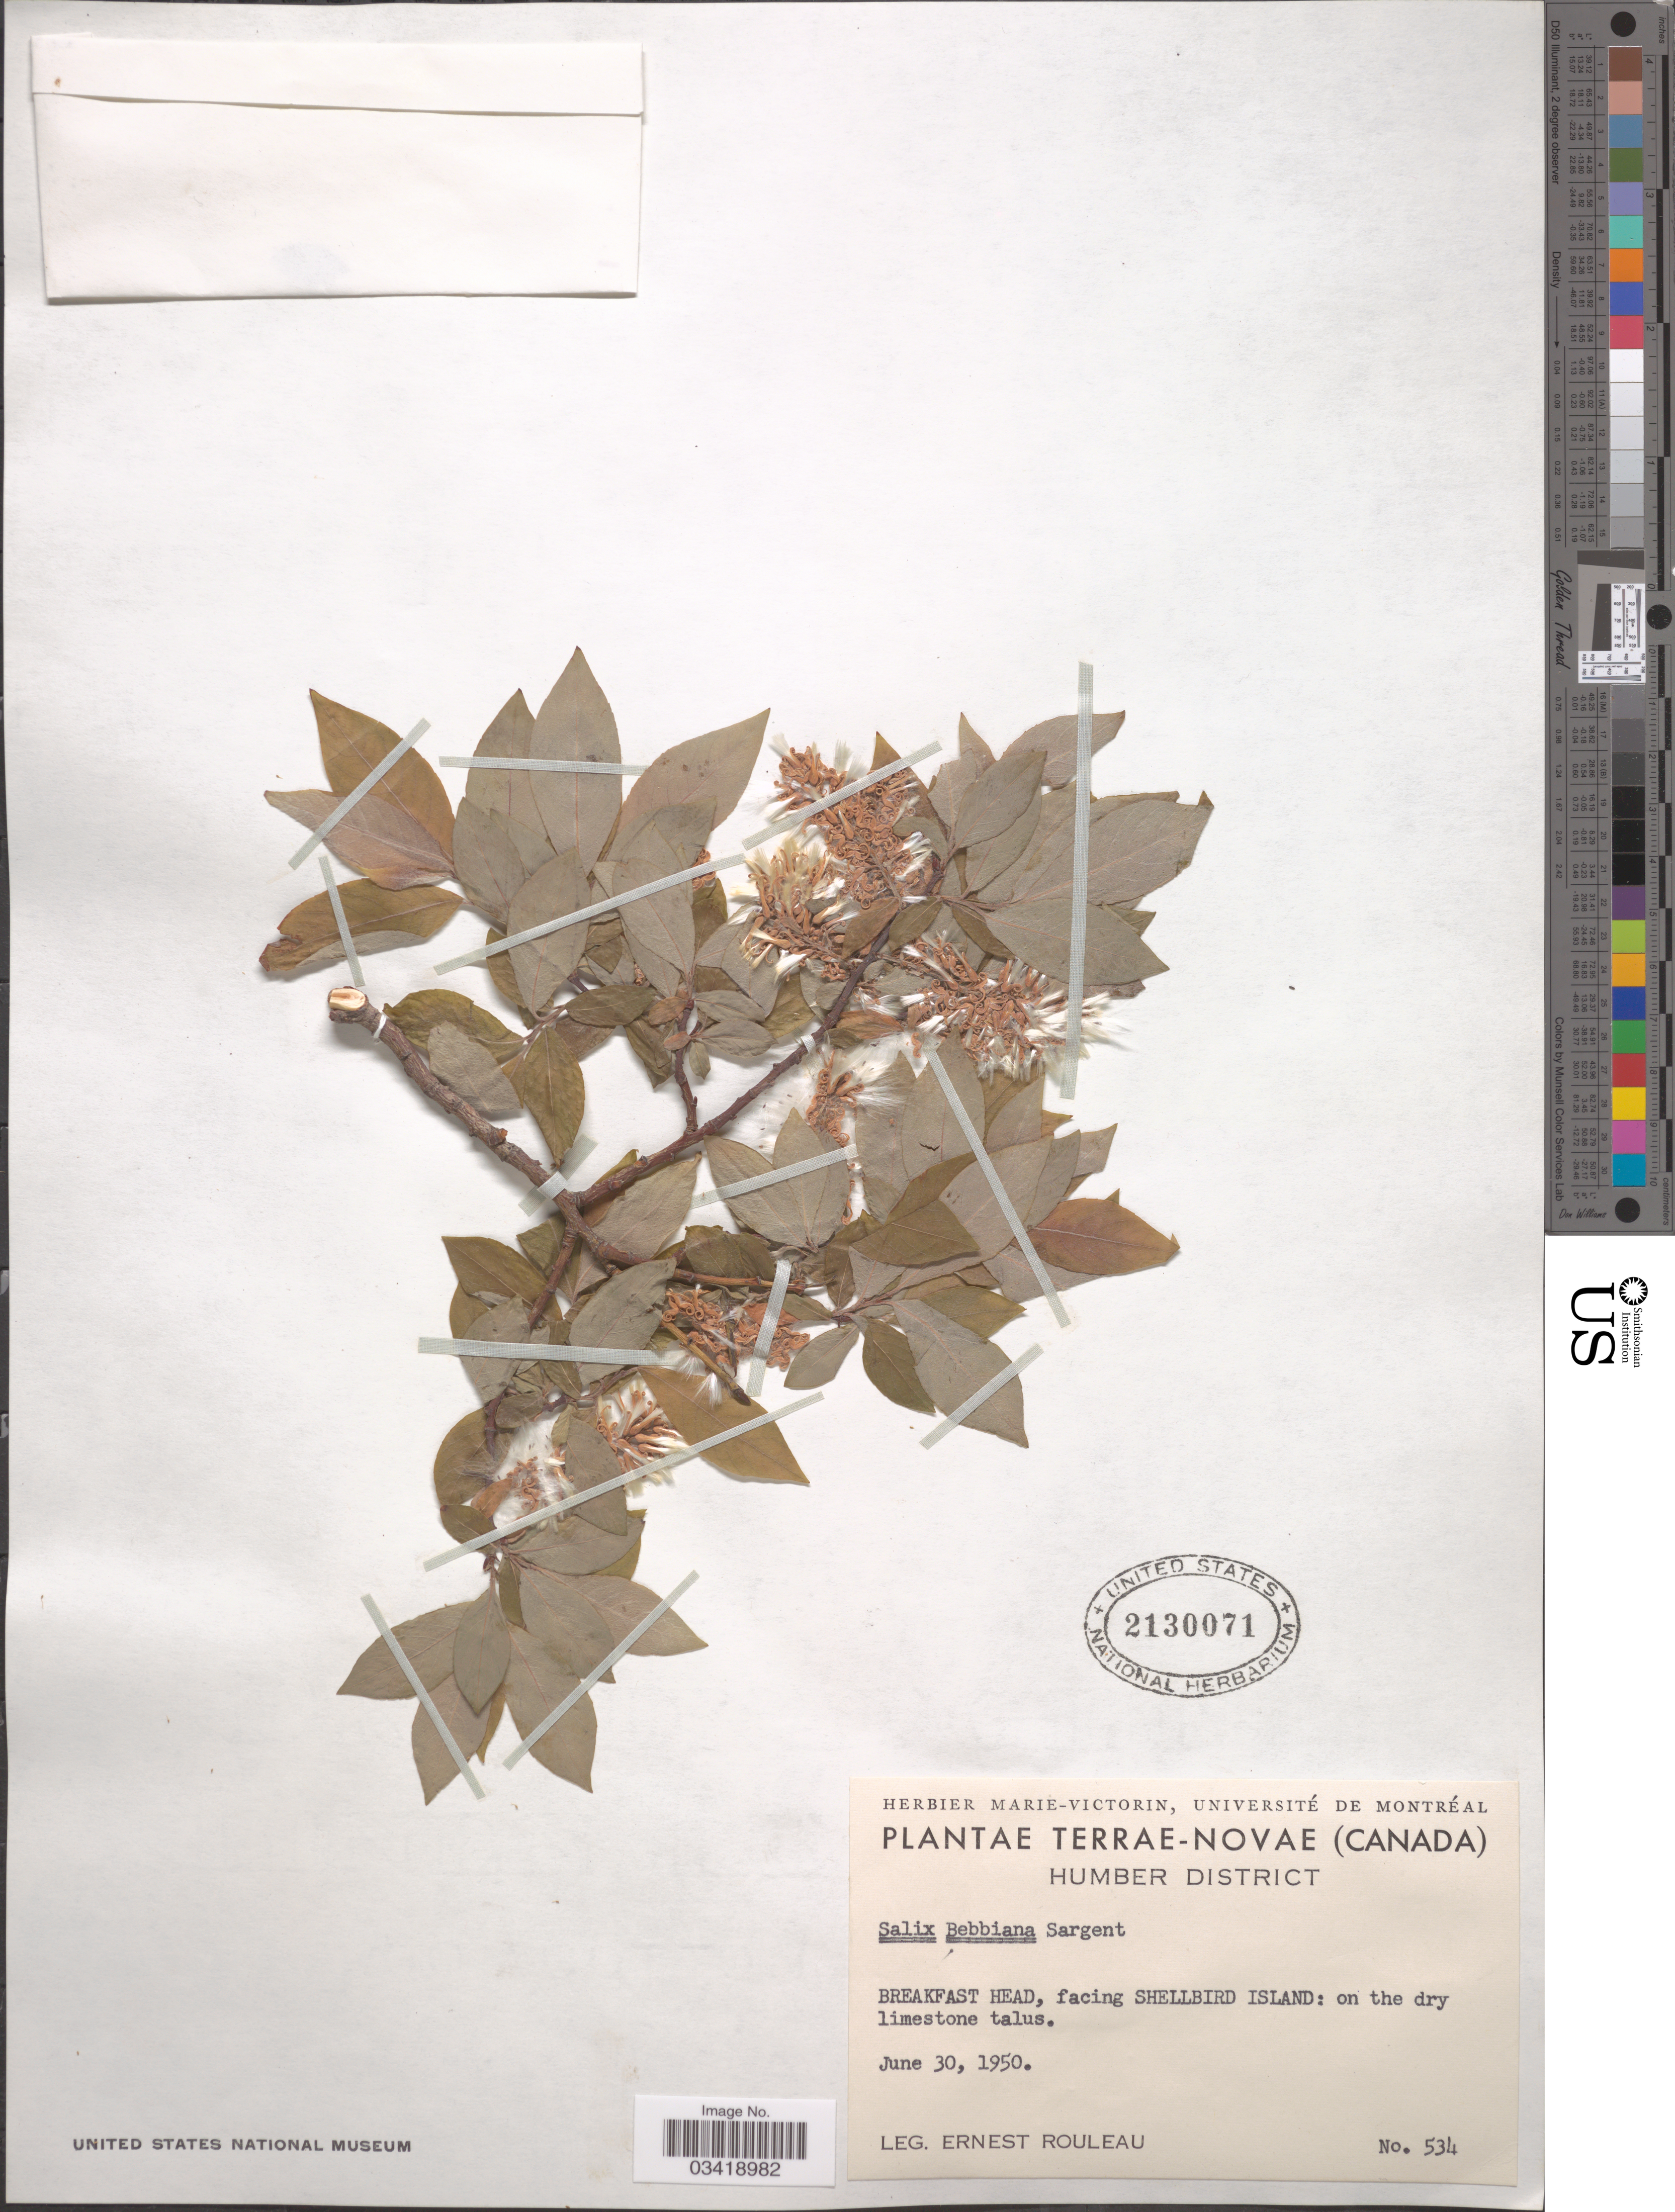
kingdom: Plantae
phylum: Tracheophyta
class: Magnoliopsida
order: Malpighiales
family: Salicaceae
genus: Salix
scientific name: Salix bebbiana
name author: Sarg.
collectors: E. Rouleau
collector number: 534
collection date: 1950-06-30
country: Canada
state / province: Newfoundland and Labrador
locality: Terrae-Novae. Humber District. Breakfast Head, facing Shellbird Island: on the dry limestone talus.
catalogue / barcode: US 2130071